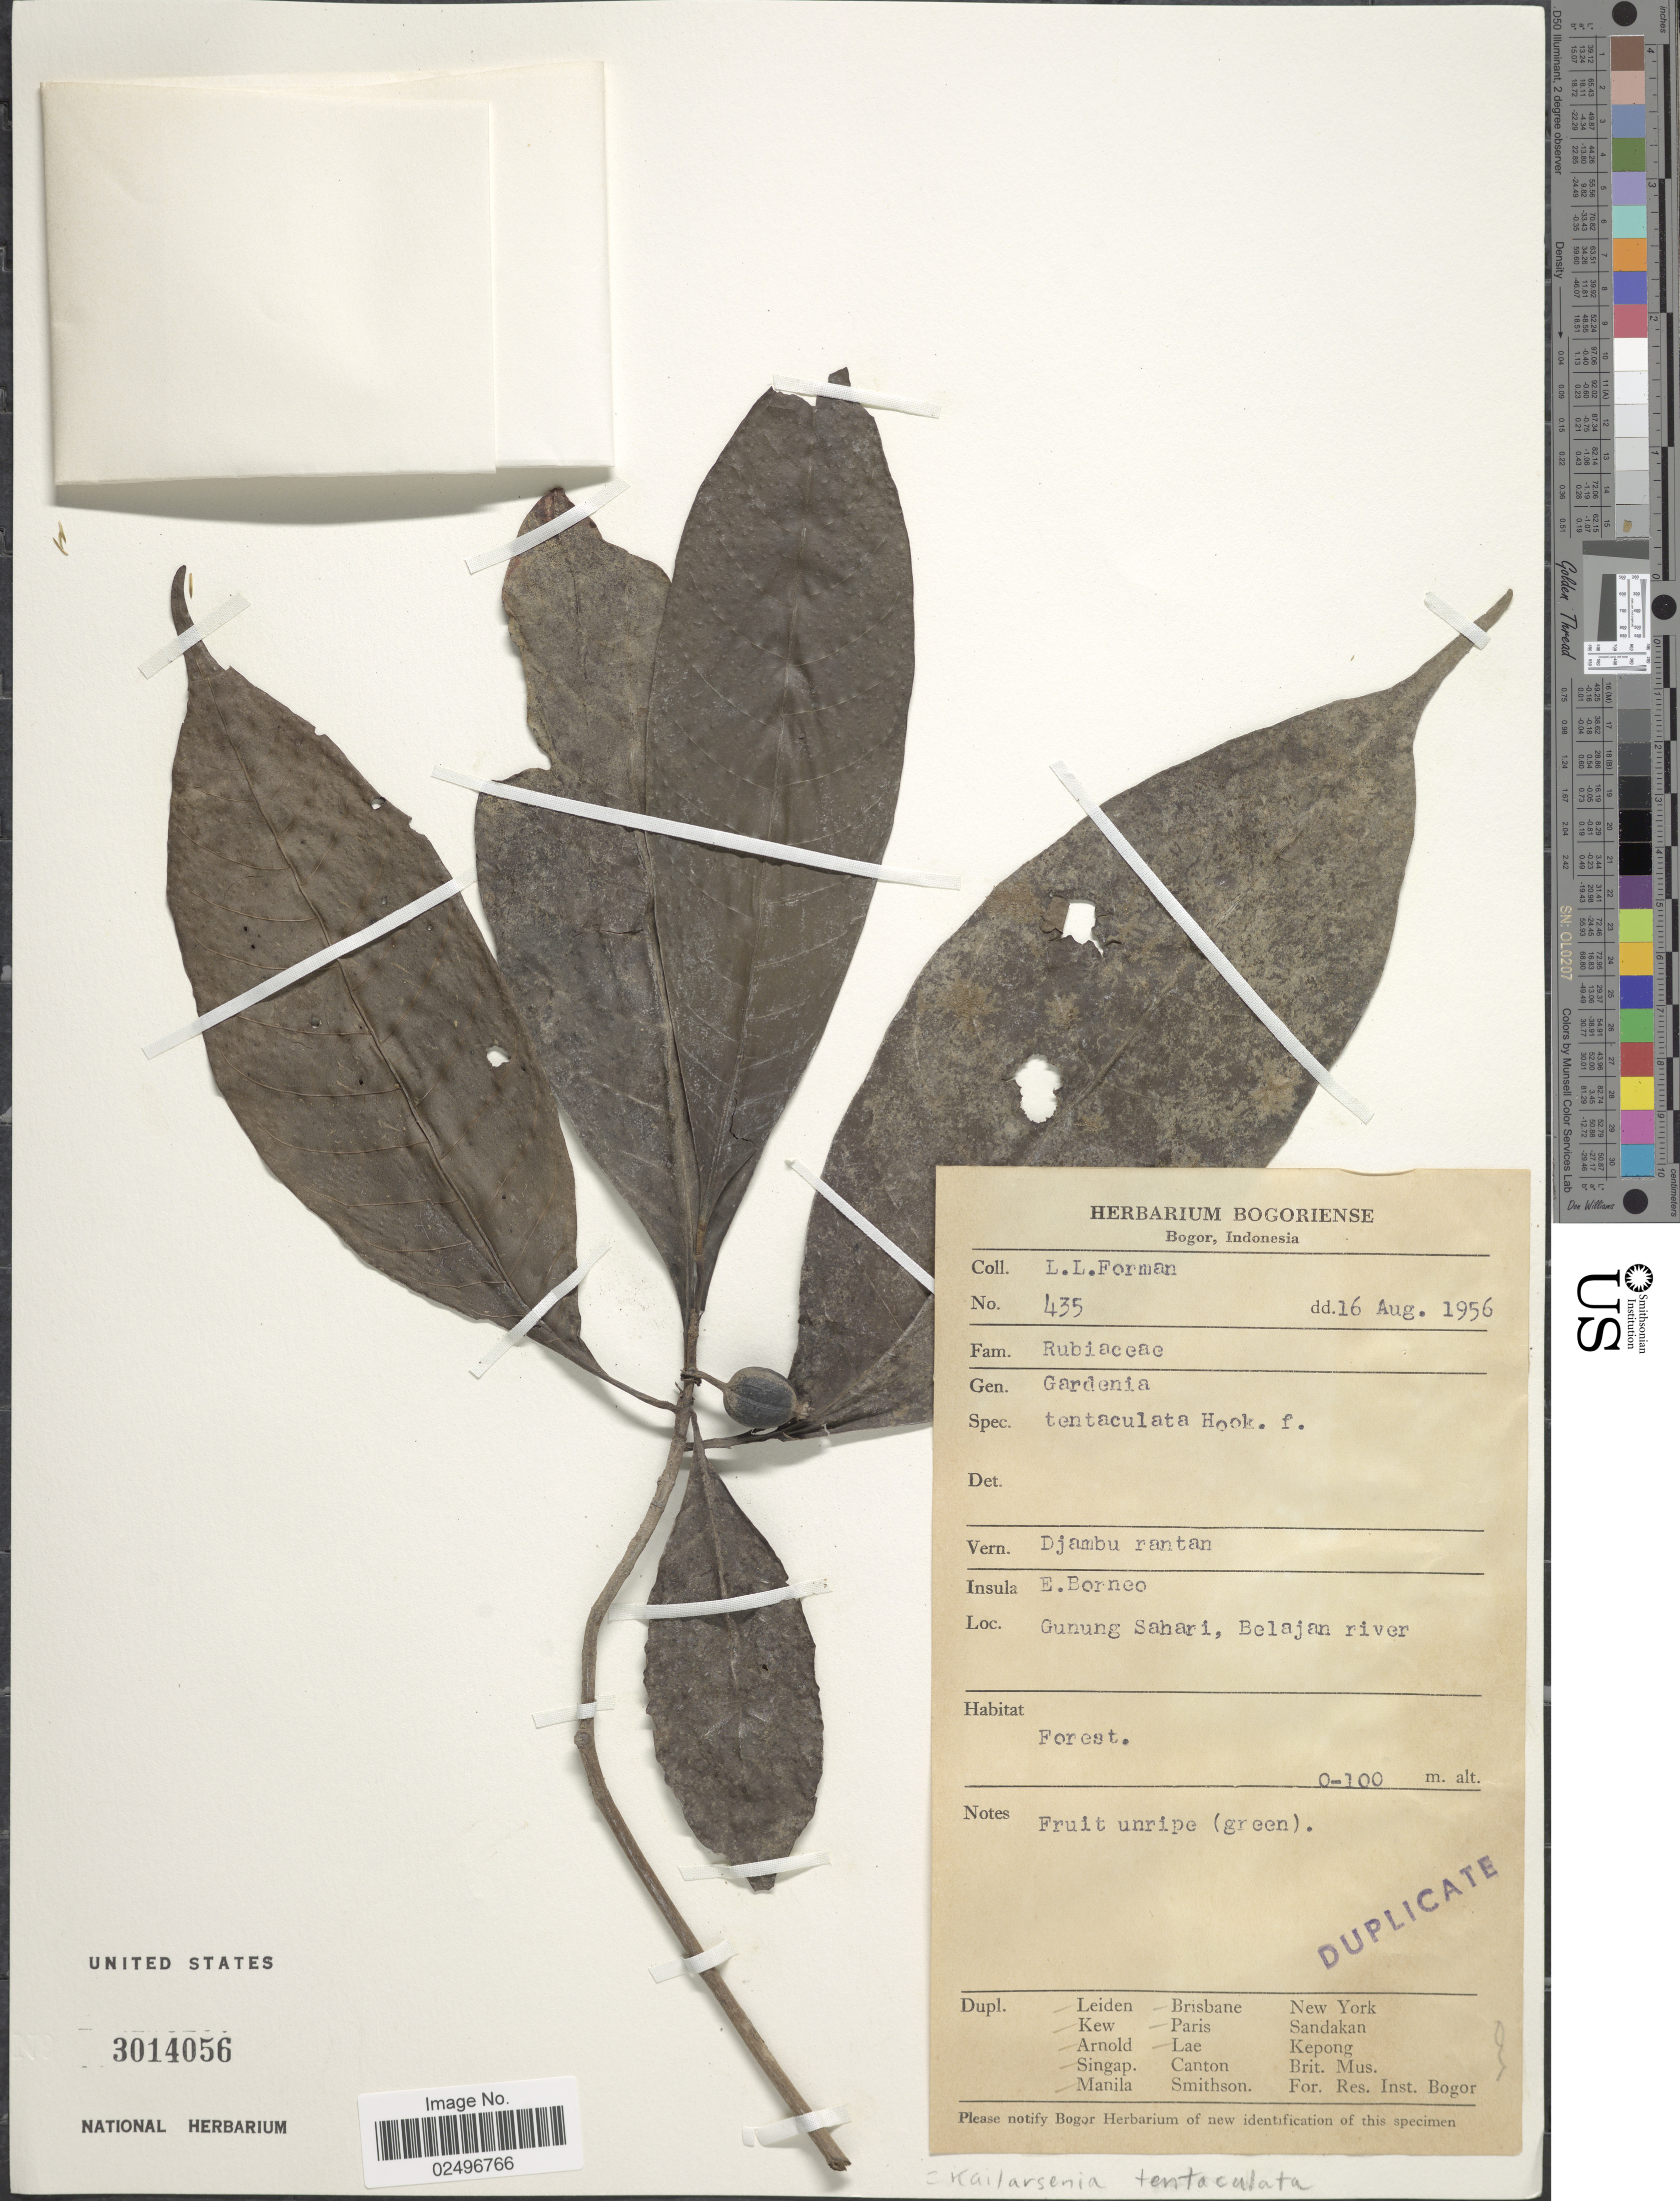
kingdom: Plantae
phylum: Tracheophyta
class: Magnoliopsida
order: Gentianales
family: Rubiaceae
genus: Kailarsenia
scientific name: Kailarsenia tentaculata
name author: (Hook. f.) Tirveng.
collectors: L. Forman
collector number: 435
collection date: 1956-08-16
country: Indonesia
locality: E. Borneo. Gunung Sahari, Belajan river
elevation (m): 0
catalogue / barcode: US 3014056